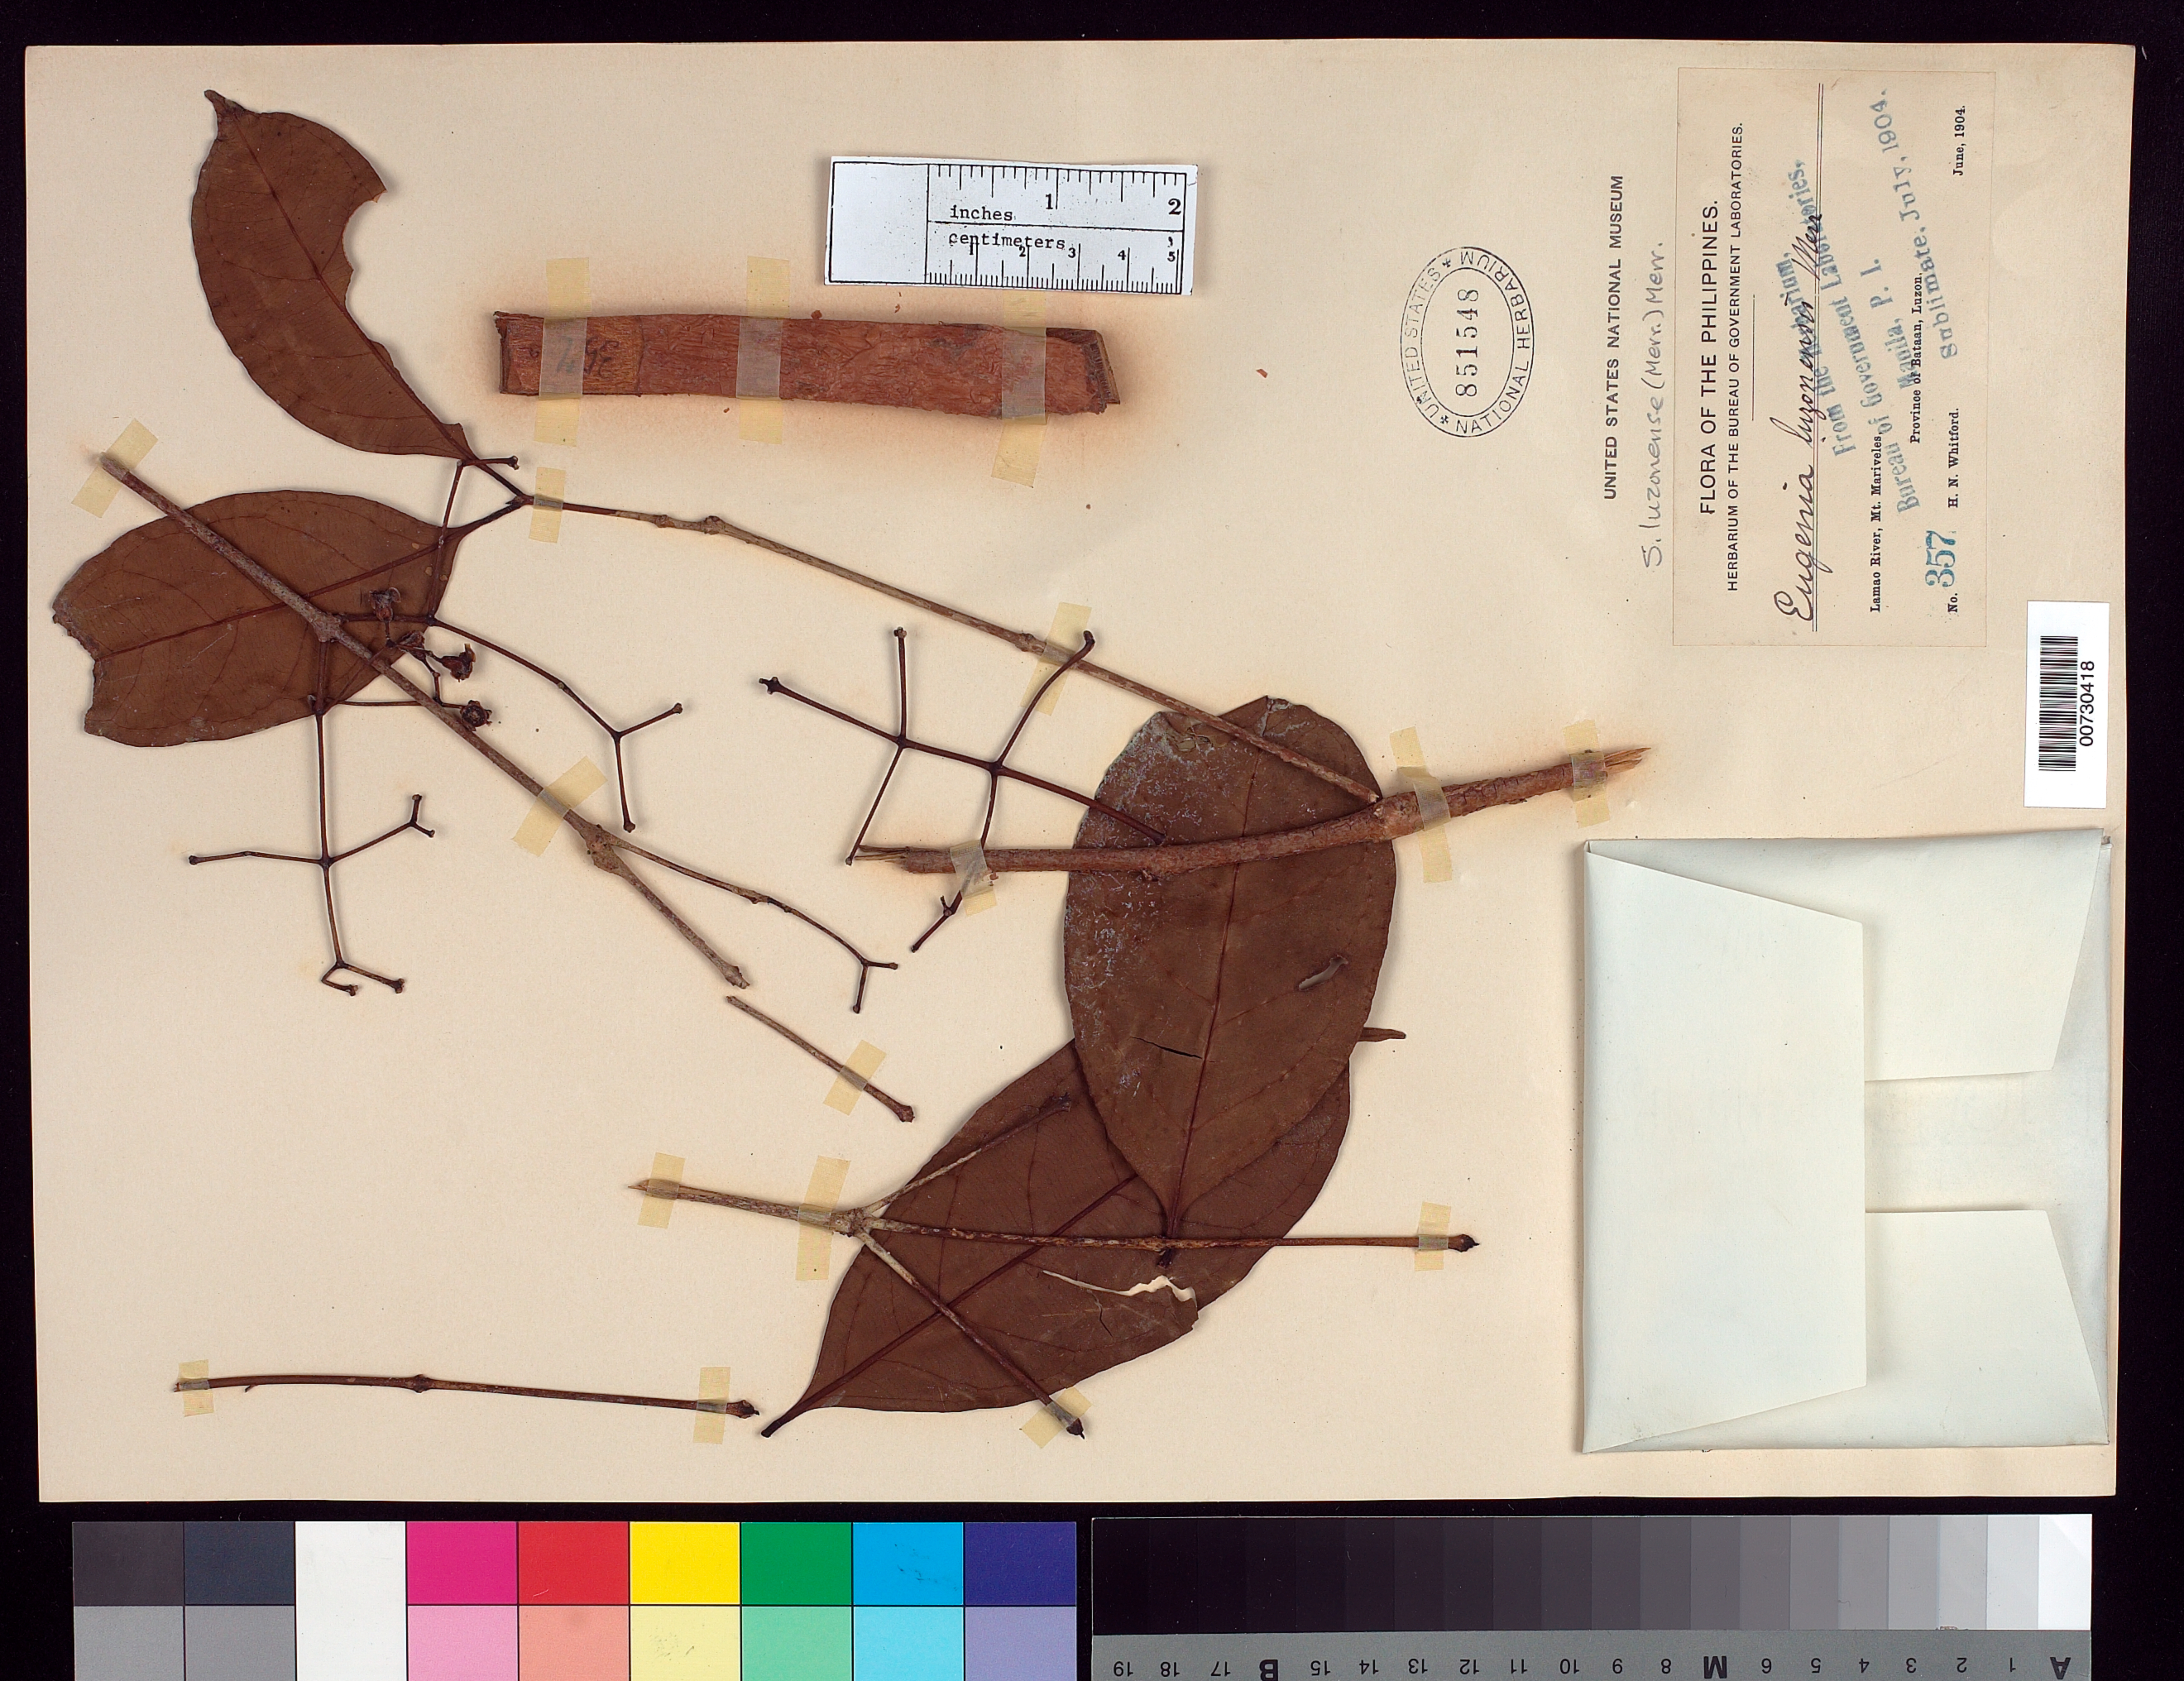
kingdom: Plantae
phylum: Tracheophyta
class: Magnoliopsida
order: Myrtales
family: Myrtaceae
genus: Syzygium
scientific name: Syzygium luzonense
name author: (Merr.) Merr.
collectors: H. N. Whitford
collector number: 357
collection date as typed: Jun 1904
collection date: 1904-06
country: Philippines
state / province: Central Luzon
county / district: Bataan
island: Luzon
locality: Lamao River, Mt Mariveles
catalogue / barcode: US 851548